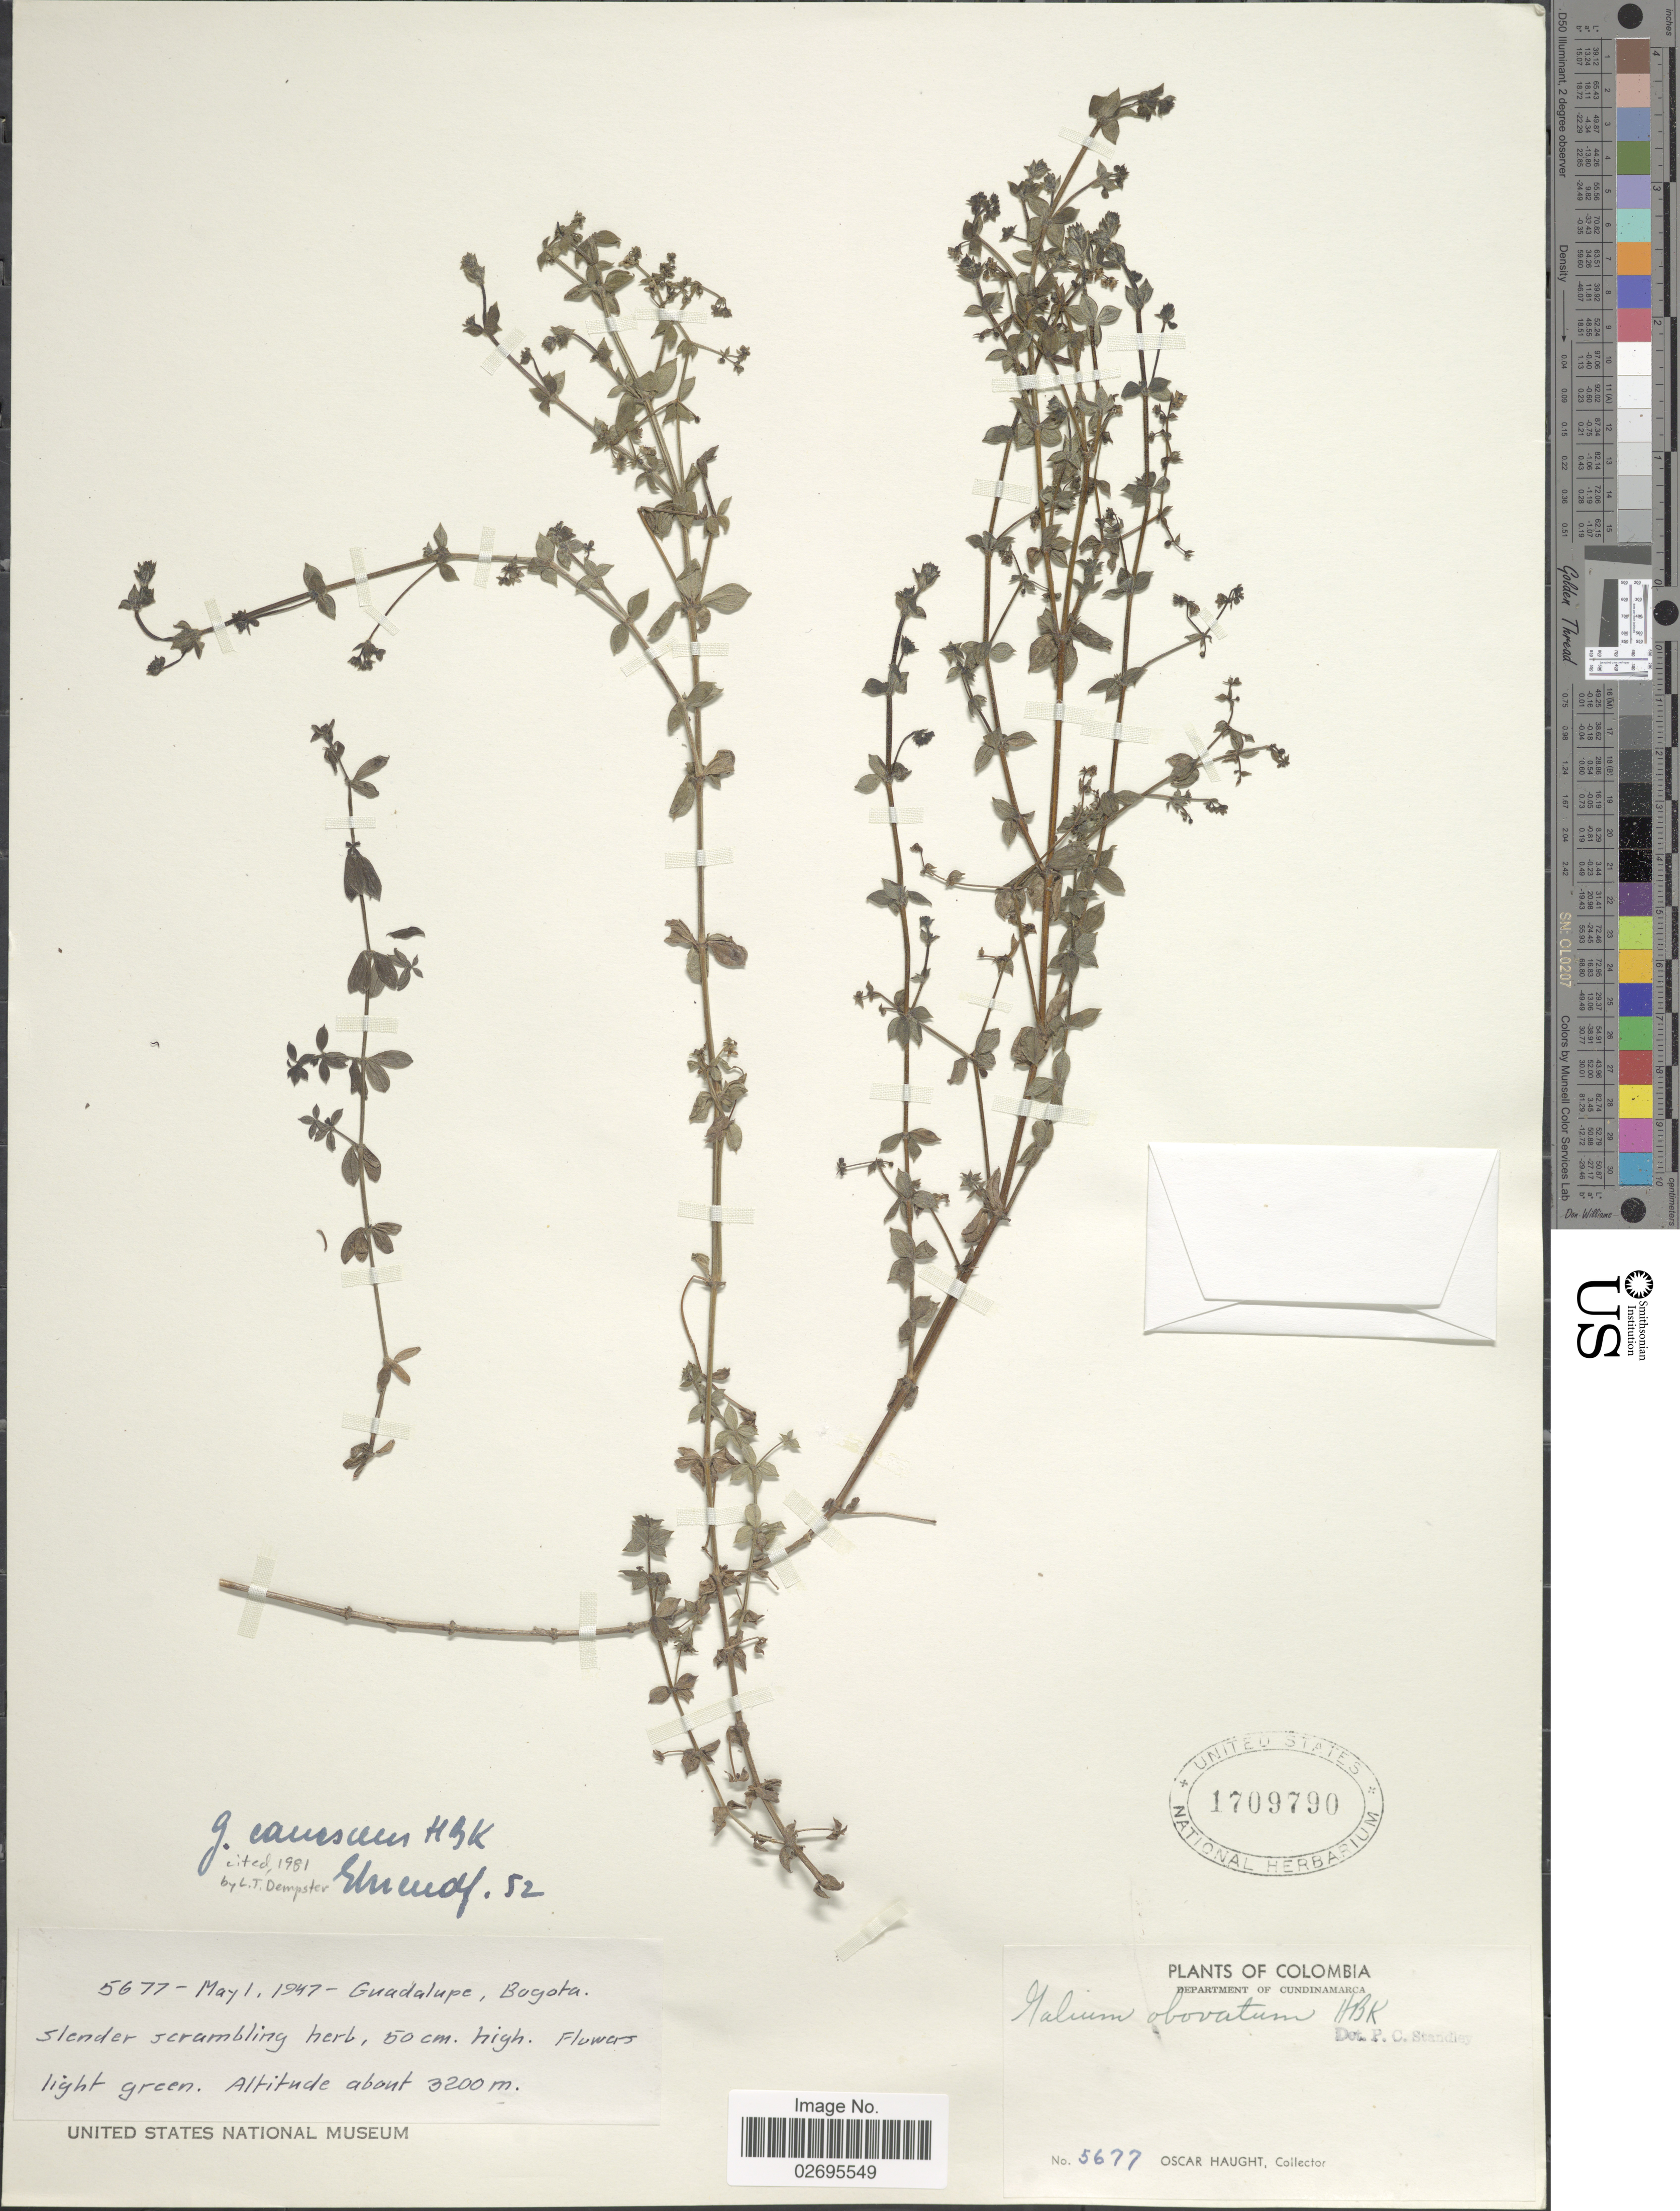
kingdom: Plantae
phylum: Tracheophyta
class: Magnoliopsida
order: Gentianales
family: Rubiaceae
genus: Galium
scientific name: Galium canescens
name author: Kunth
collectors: O. Haught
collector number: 5677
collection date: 1947-05-01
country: Colombia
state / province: Cundinamarca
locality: Department of Cundinamarca, Guadalupe, Bogota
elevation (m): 3200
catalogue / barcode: US 1709790